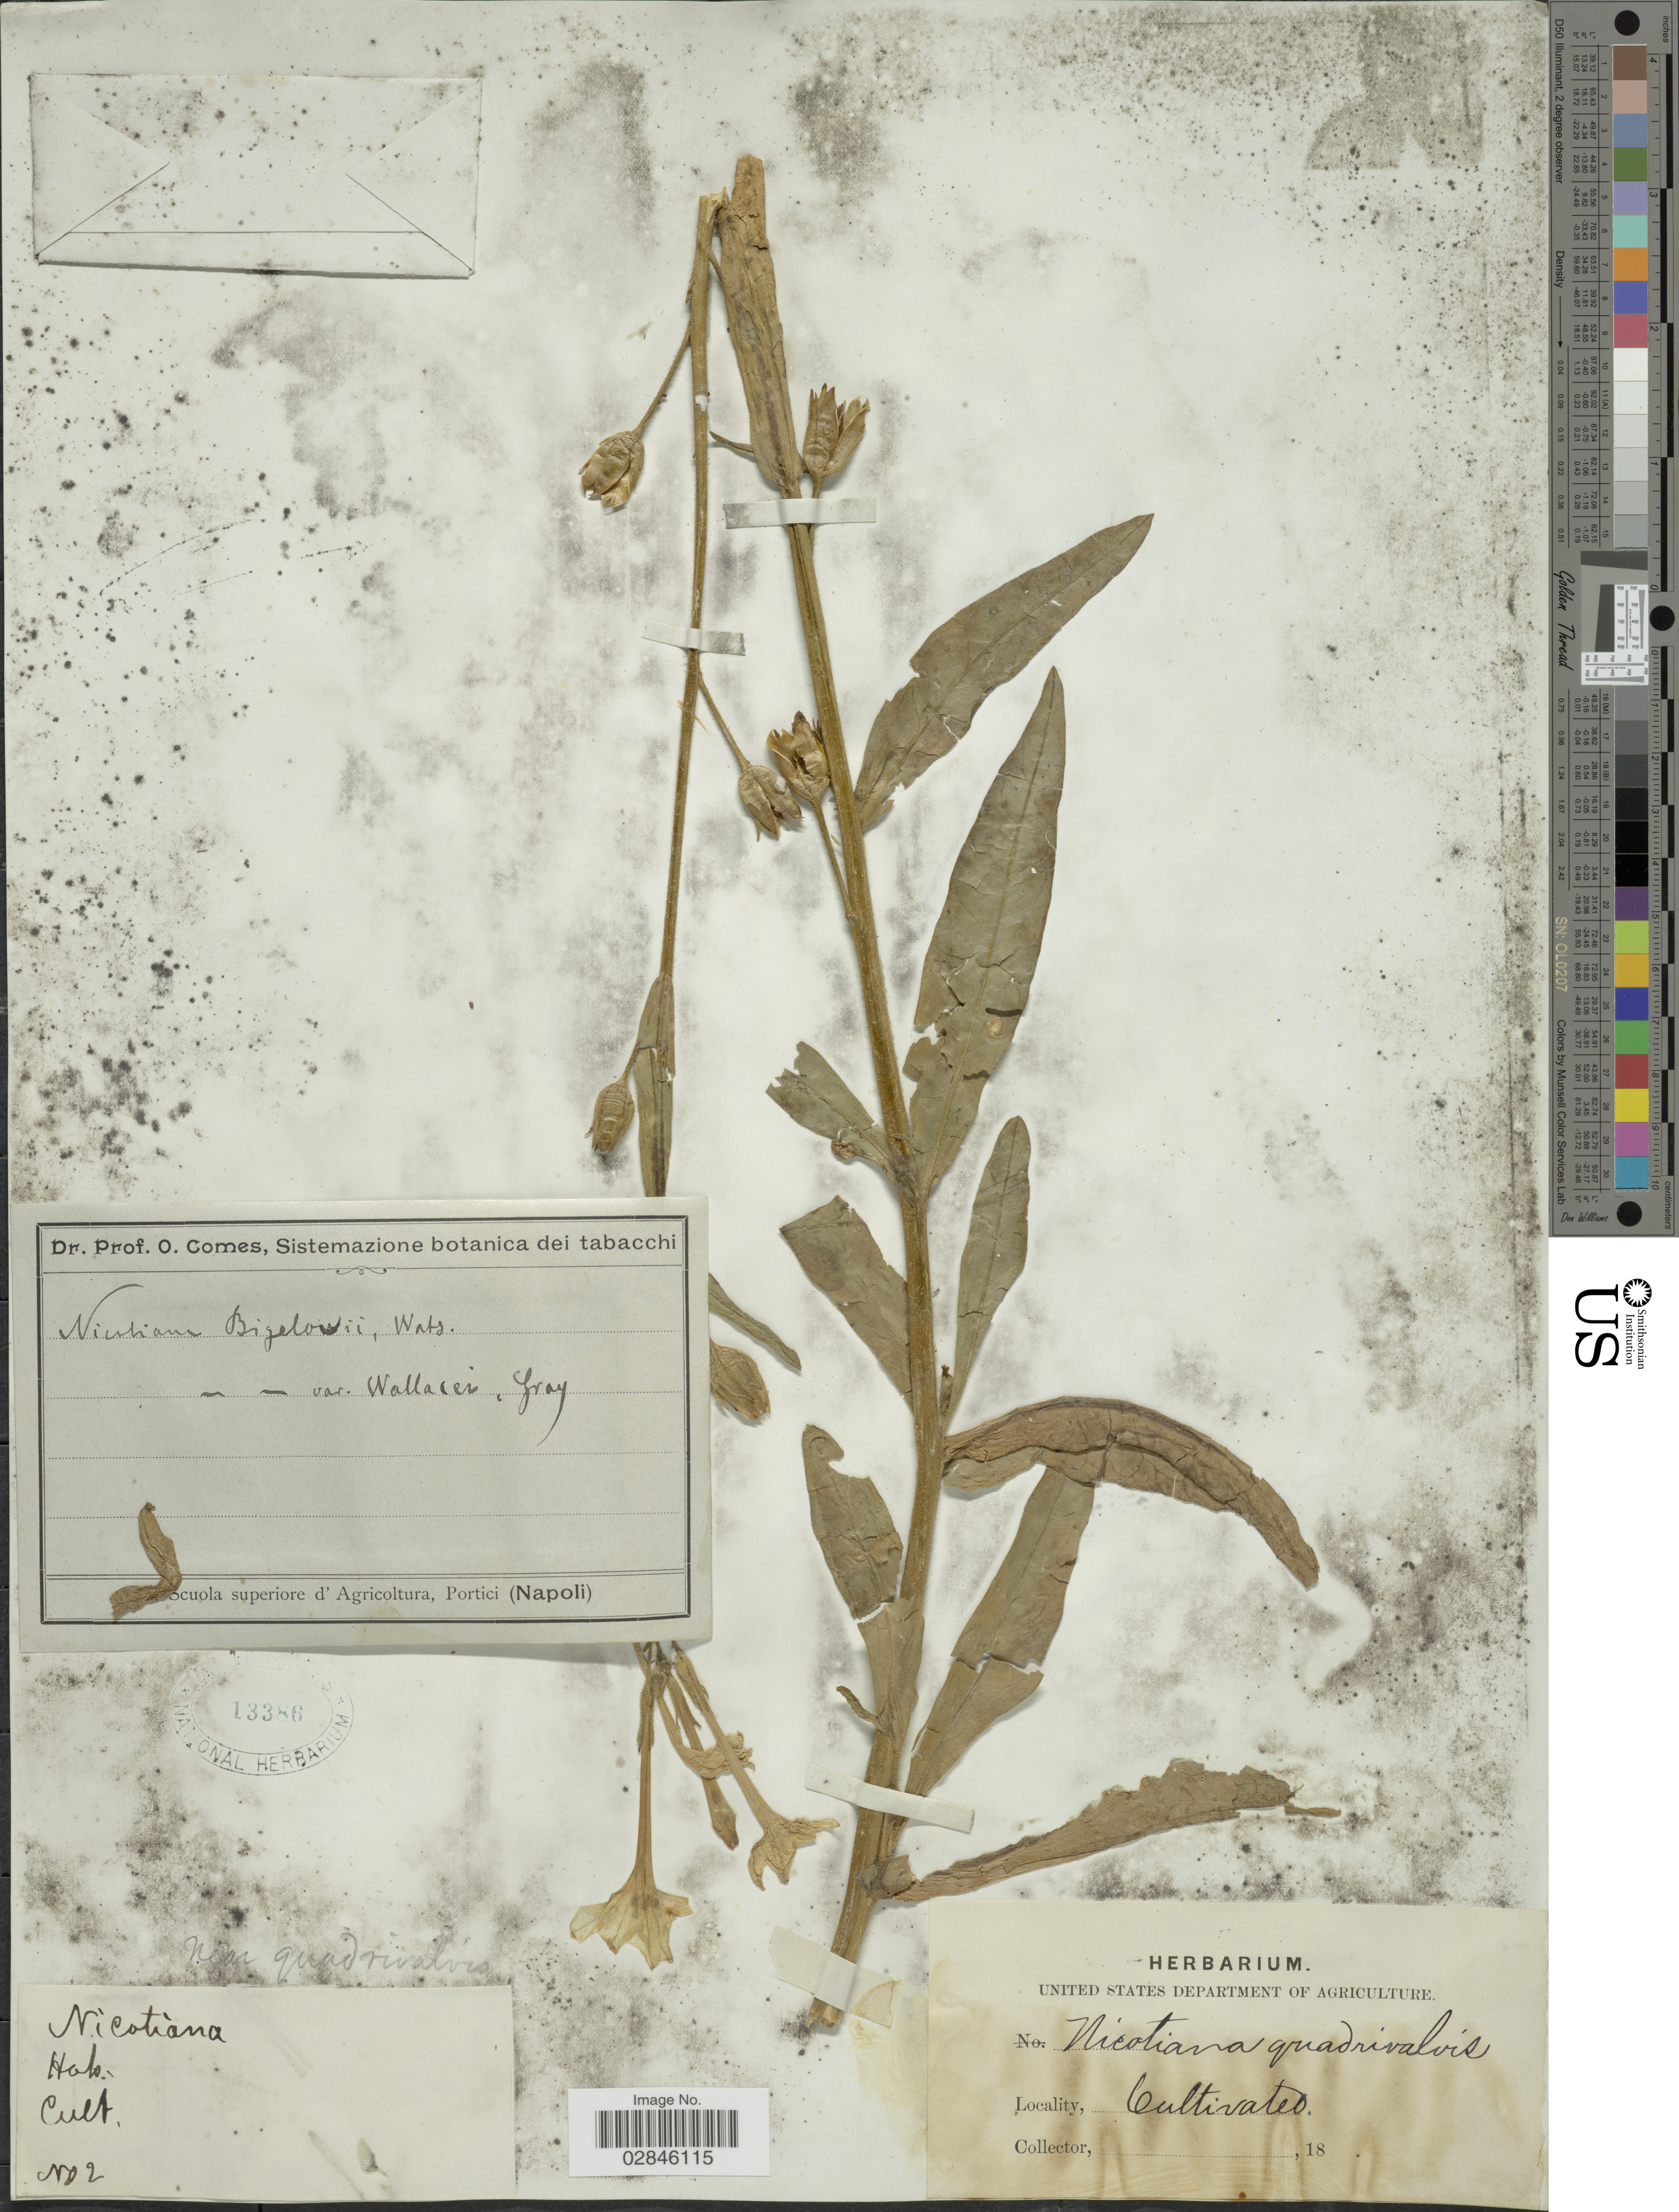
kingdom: Plantae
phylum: Tracheophyta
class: Magnoliopsida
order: Solanales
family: Solanaceae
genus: Nicotiana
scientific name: Nicotiana bigelovii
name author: S. Watson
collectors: Facchini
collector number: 2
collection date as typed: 18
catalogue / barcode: US 13386